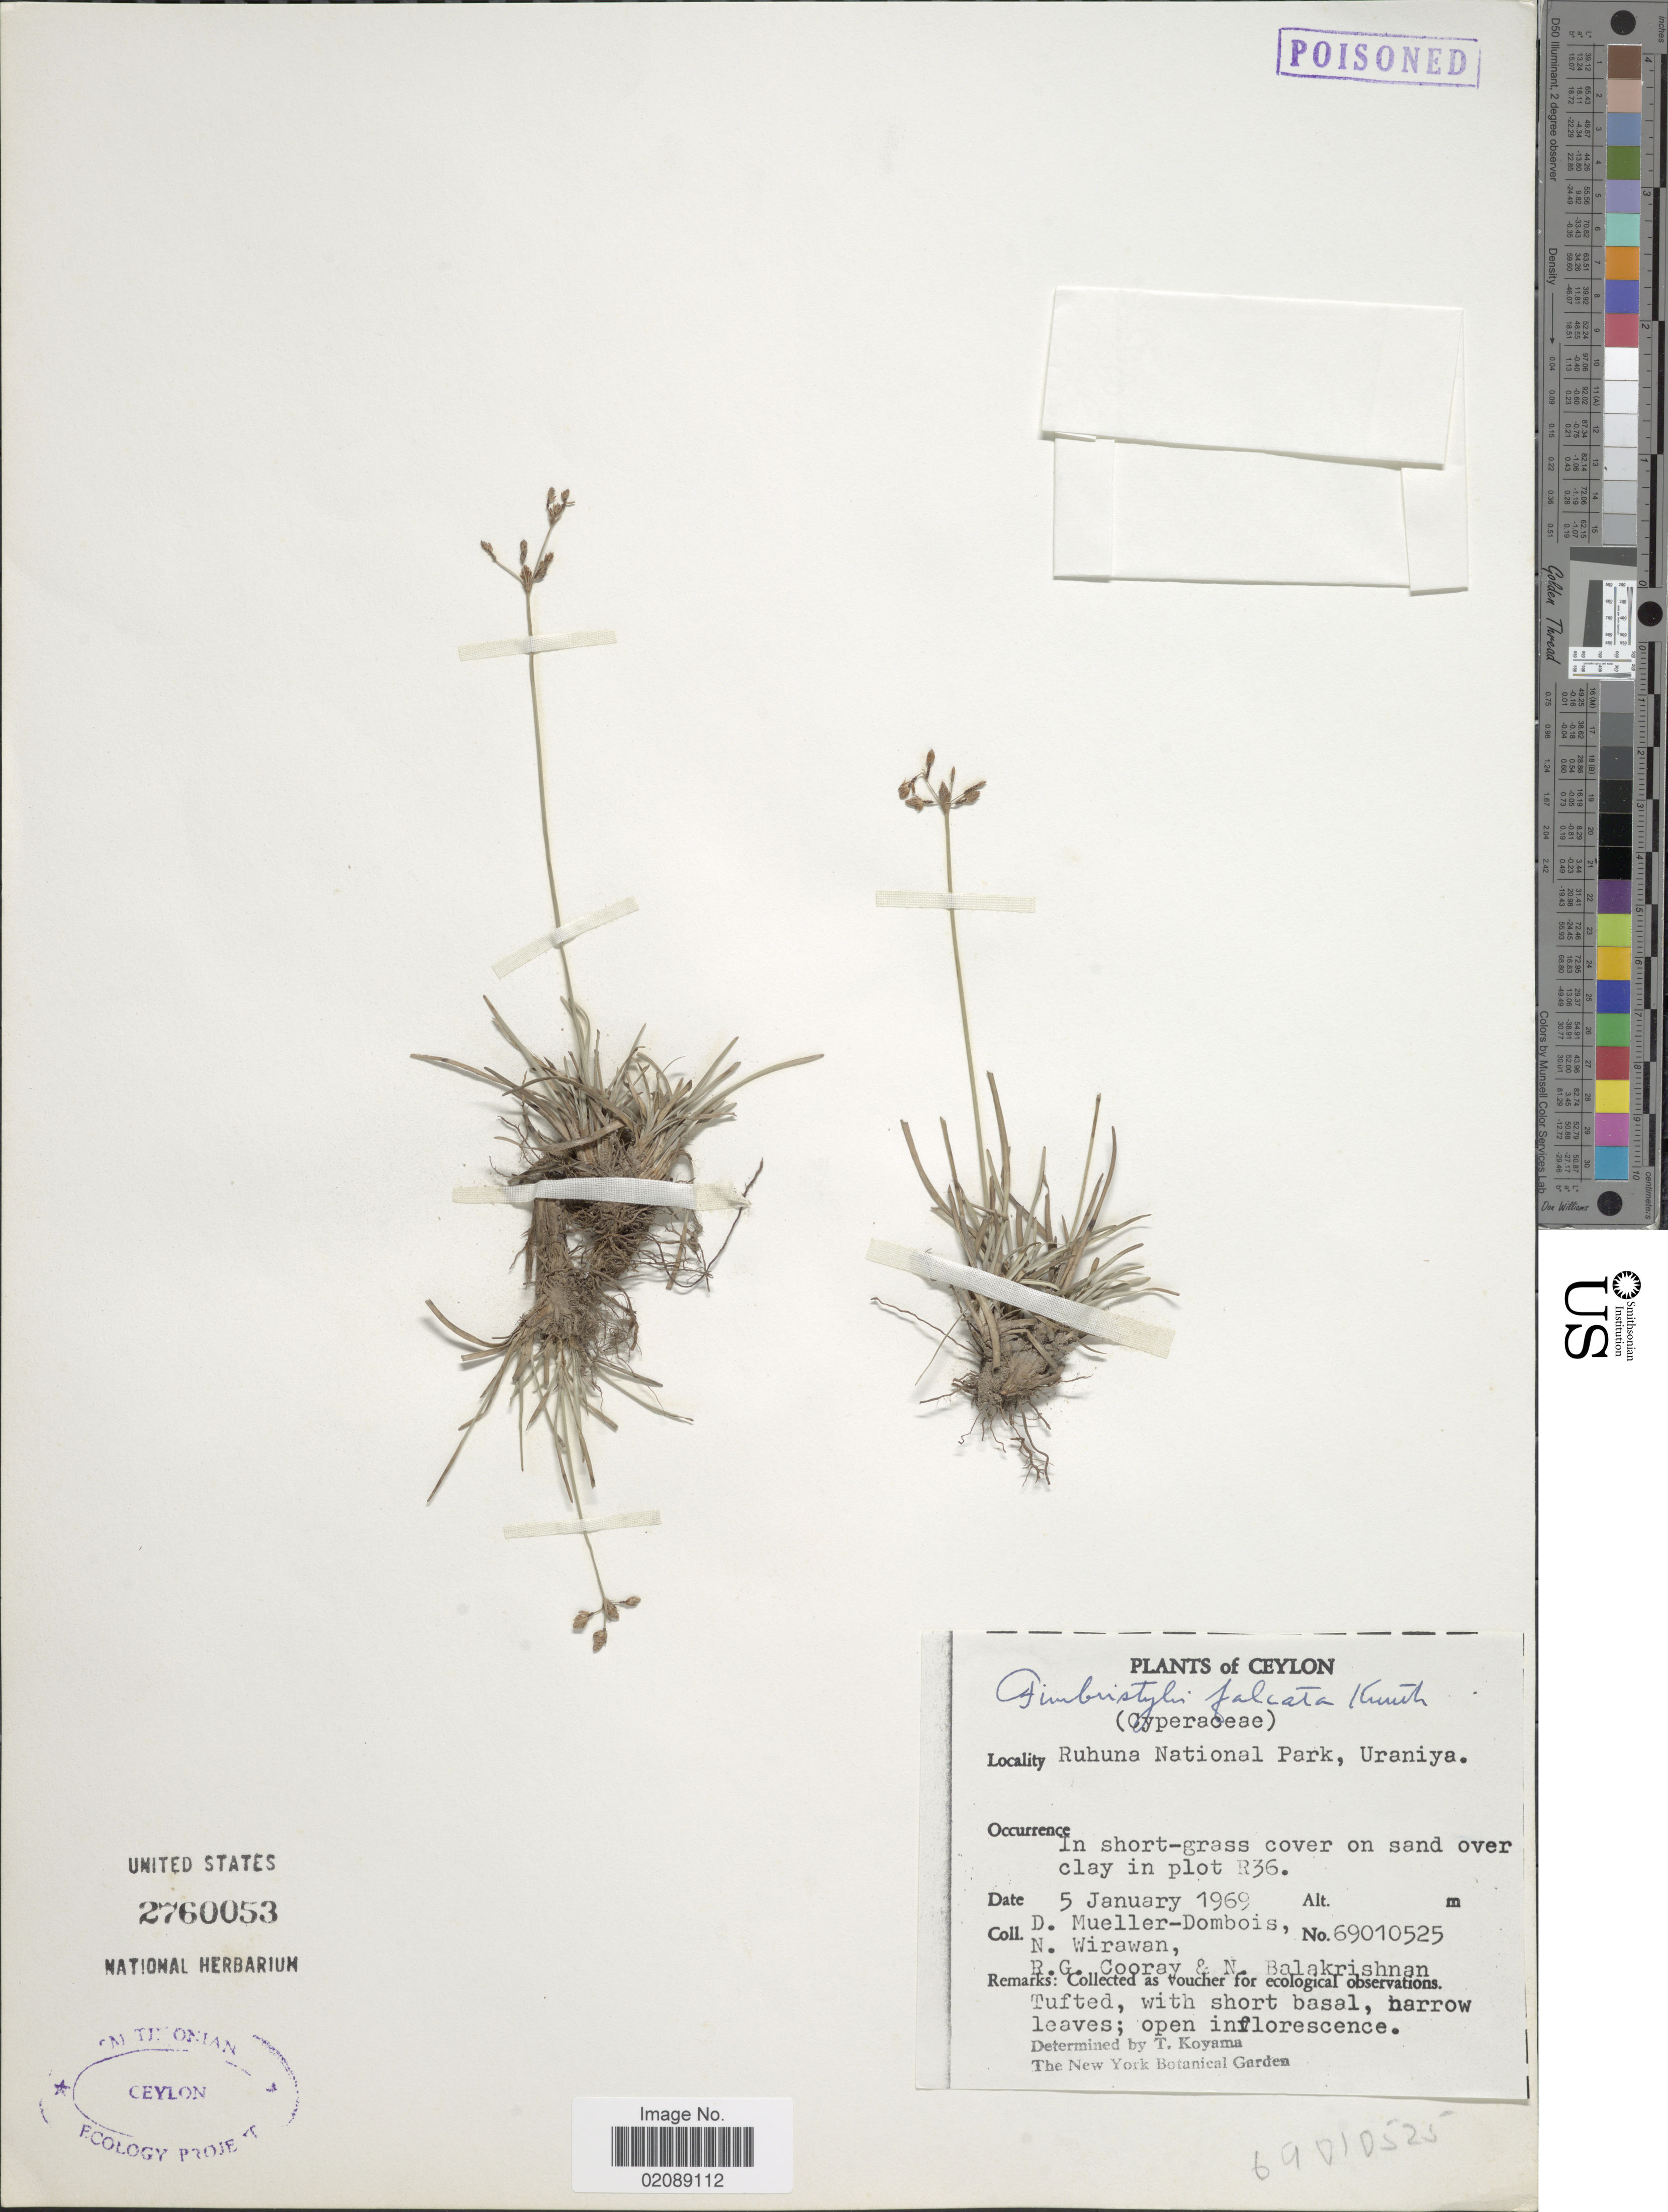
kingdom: Plantae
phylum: Tracheophyta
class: Liliopsida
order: Poales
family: Cyperaceae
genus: Fimbristylis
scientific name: Fimbristylis falcata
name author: (Vahl) Kunth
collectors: D. Mueller-Dombois, N. Wirawan, R. Cooray & N. Balakrishnan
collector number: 69010525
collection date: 1969-01-05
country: Sri Lanka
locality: Ceylon, Ruhuna National Park, Uraniya, In short-grass cover on sand over clay in pilot R36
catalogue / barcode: US 2760053